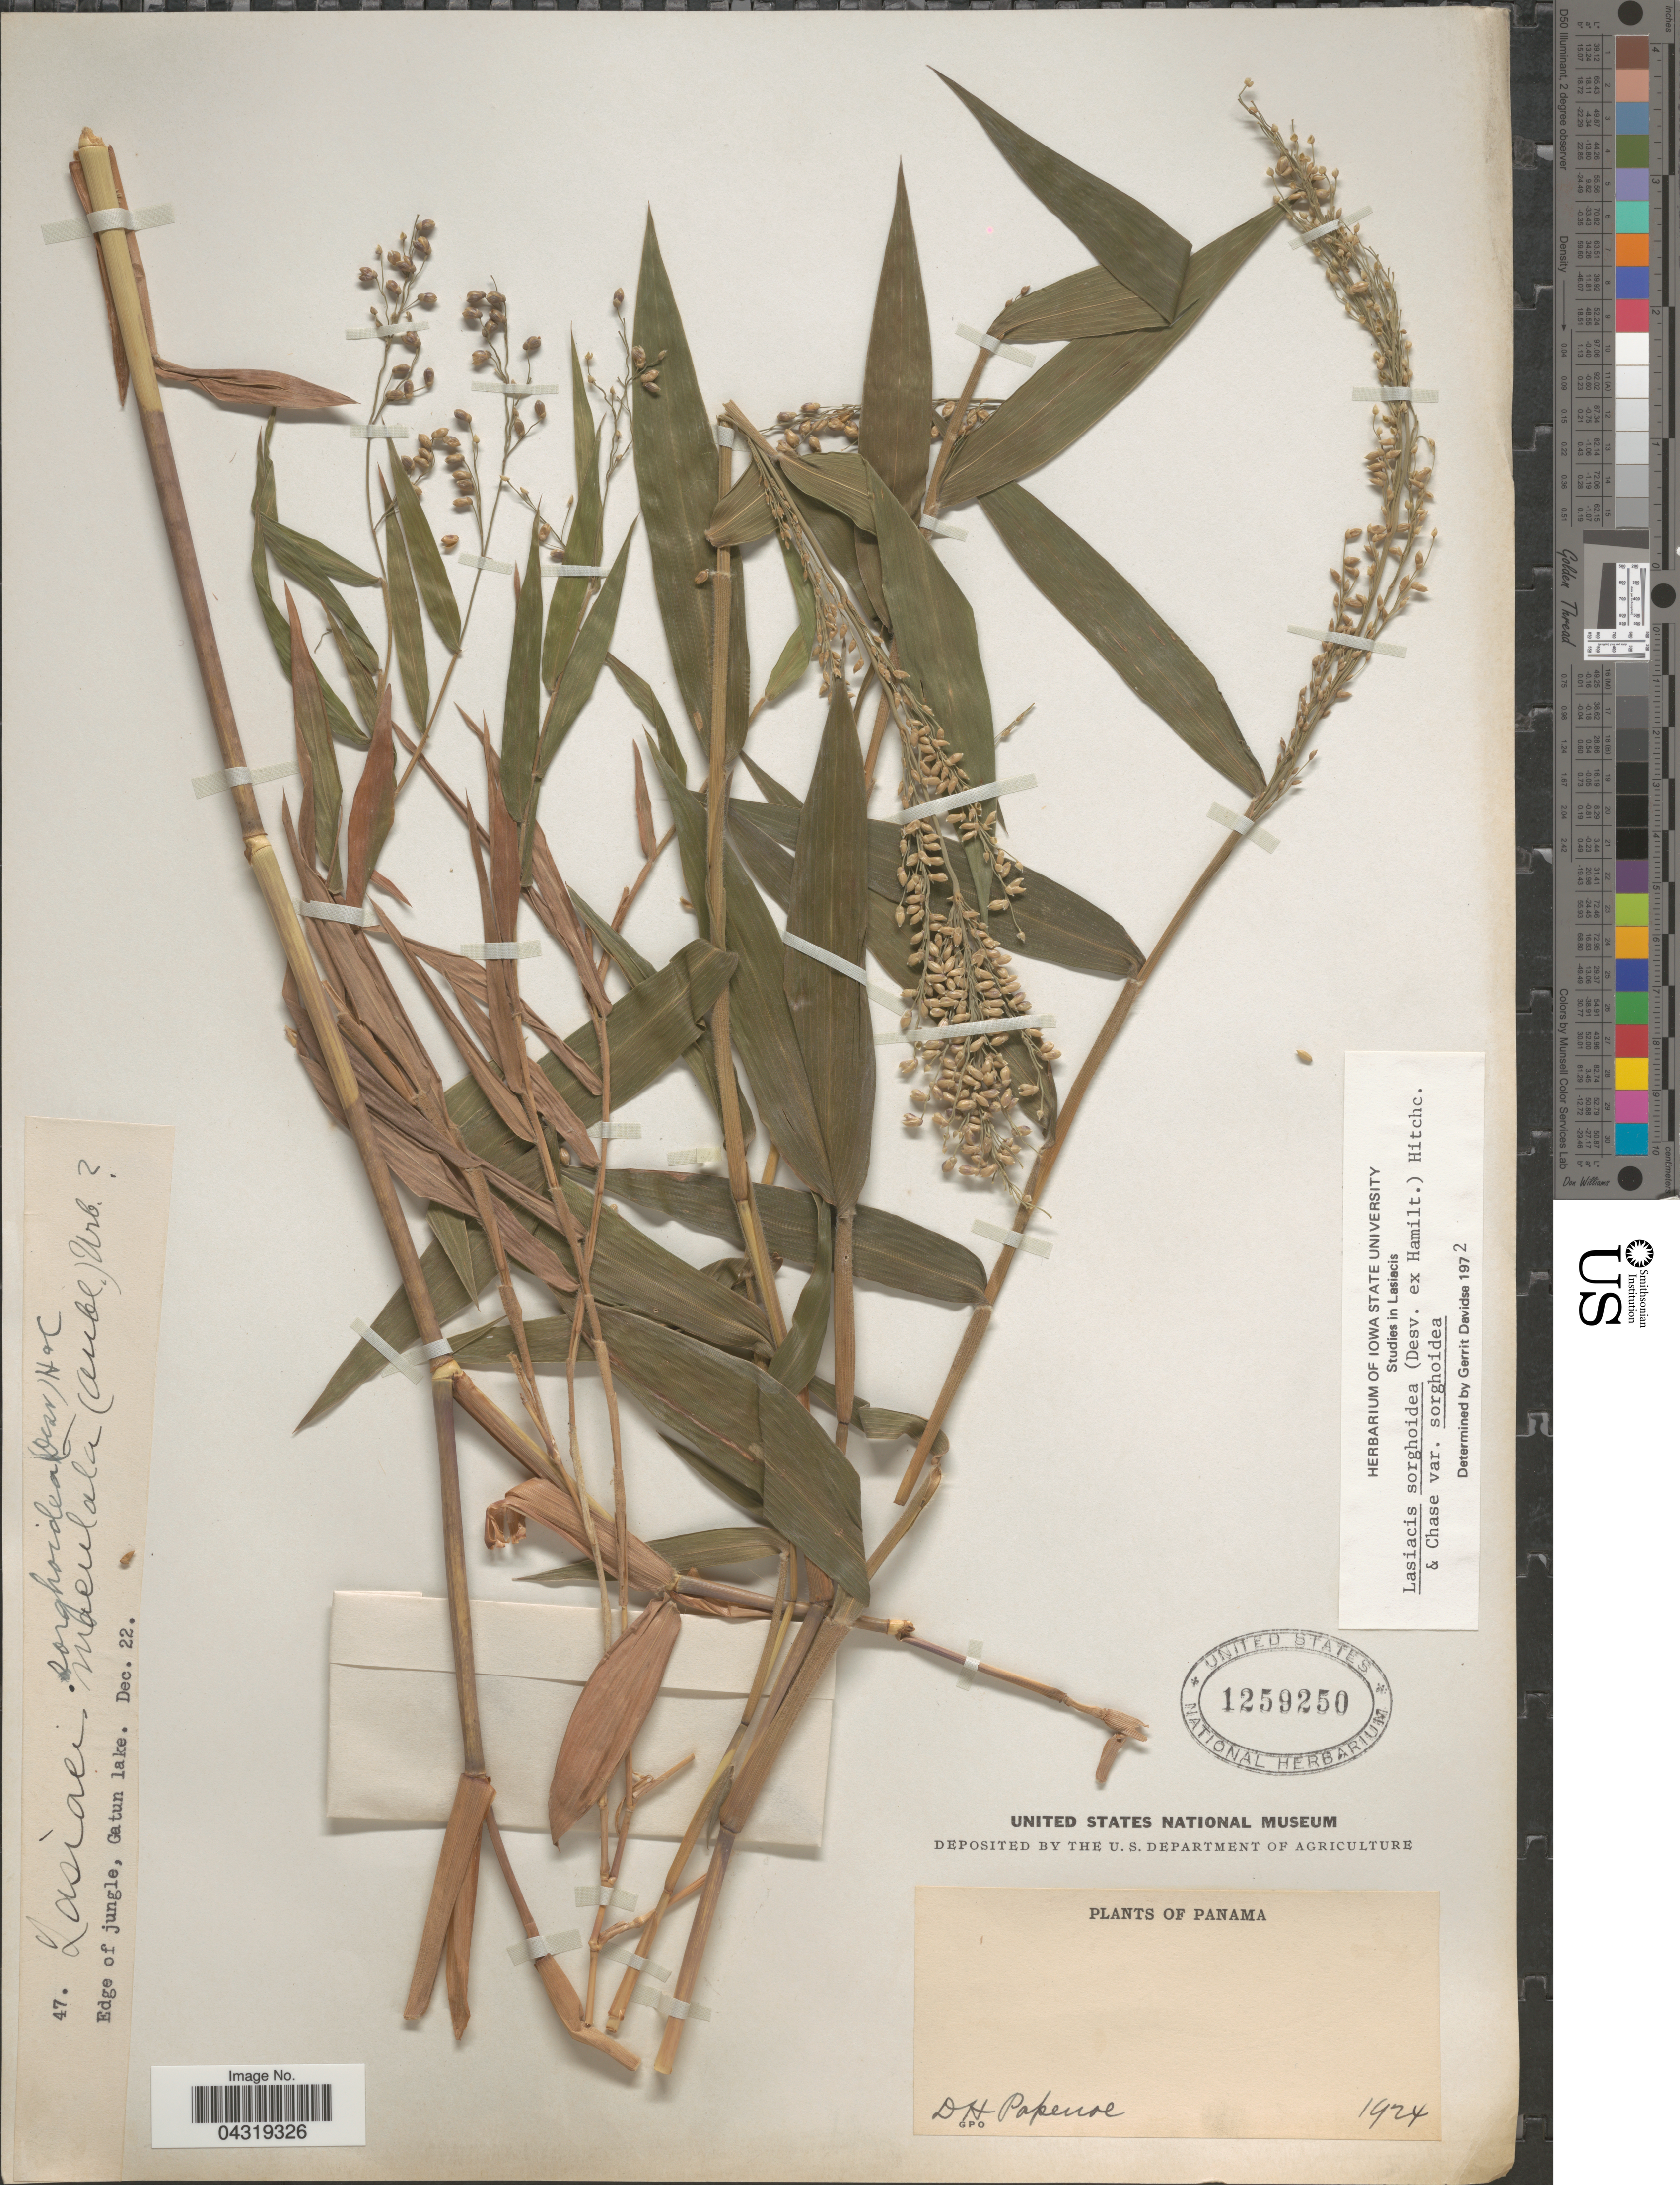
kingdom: Plantae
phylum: Tracheophyta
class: Liliopsida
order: Poales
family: Poaceae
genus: Lasiacis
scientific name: Lasiacis sorghoidea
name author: (Desv. ex Ham.) Hitchc. & Chase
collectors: D. Popenoe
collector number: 47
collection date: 1924-12-22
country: Panama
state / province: Panamá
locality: Edge of jungle, Gatun lake.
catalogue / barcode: US 1259250